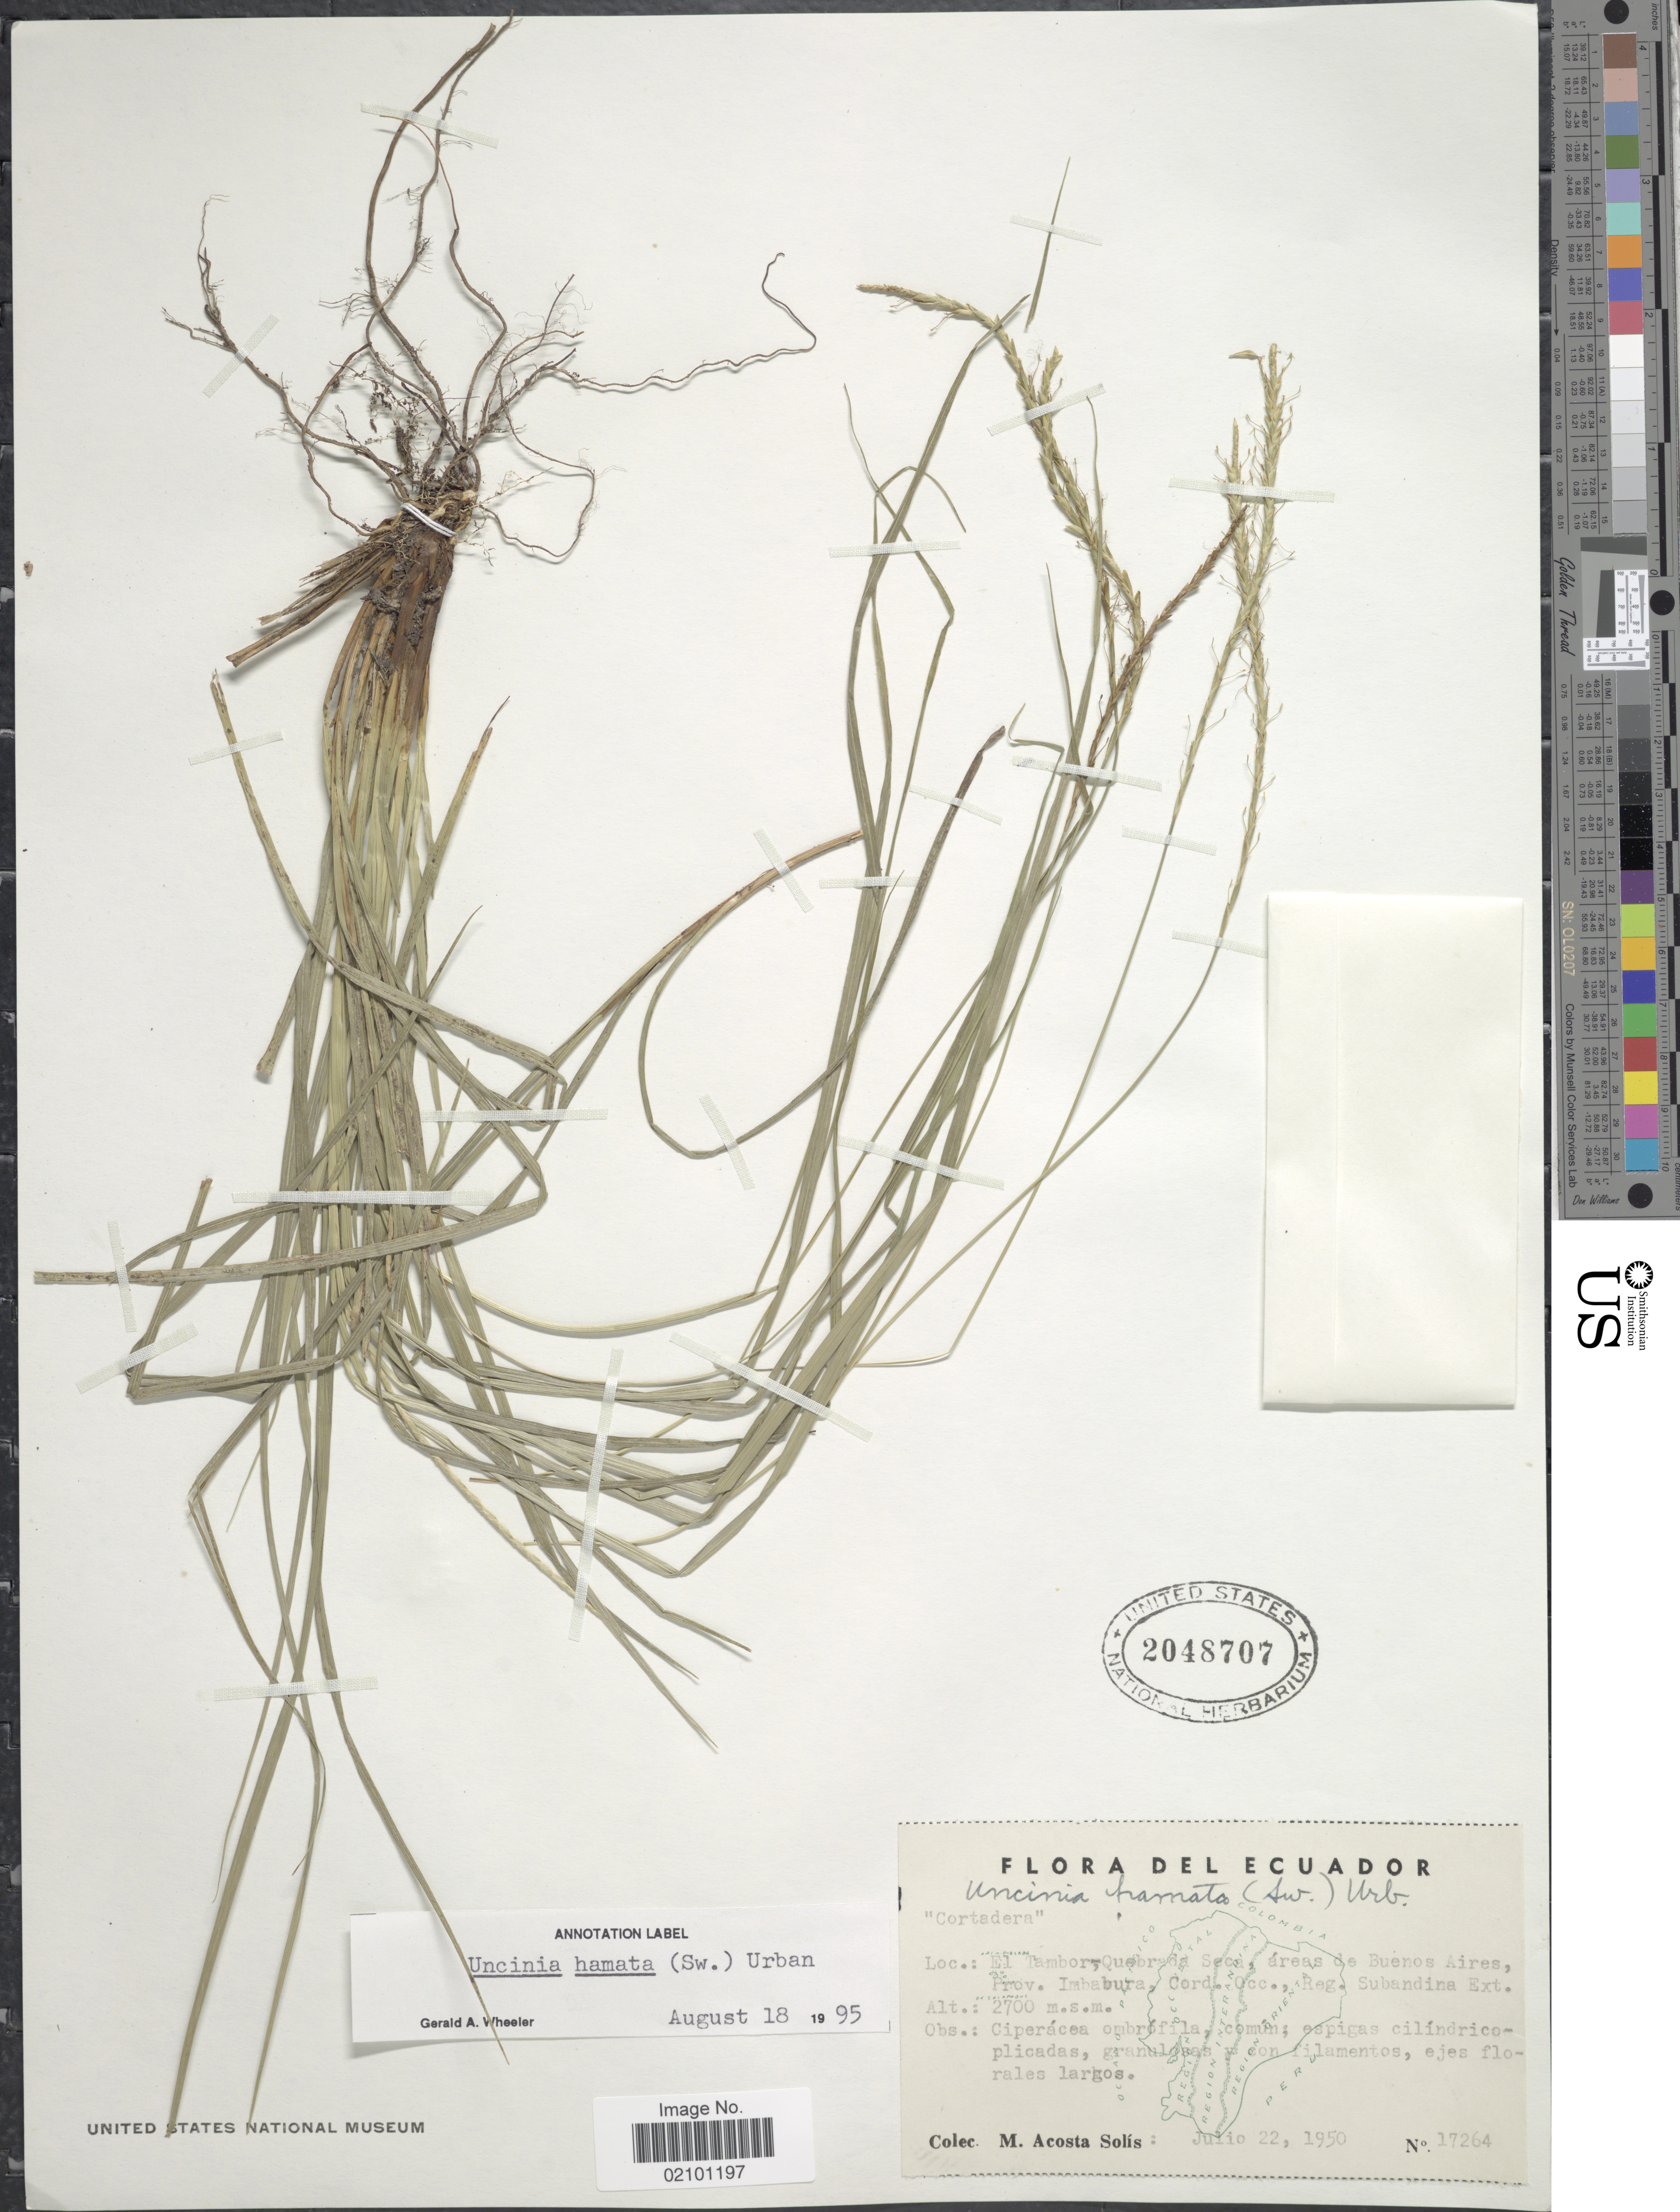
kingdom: Plantae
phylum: Tracheophyta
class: Liliopsida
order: Poales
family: Cyperaceae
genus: Carex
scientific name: Carex hamata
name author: Sw.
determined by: Strong, M. T., (US), Smithsonian Institution - National Museum of Natural History (UNITED STATES)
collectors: M. Acosta Solis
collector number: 17264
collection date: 1950-07-22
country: Ecuador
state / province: Imbabura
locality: El Tambor, Quebrada Seca, areas de Buenos Aires, Prov. Imbabura, Cord. Occ., Reg. Subandina Ext.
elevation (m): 2700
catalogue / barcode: US 2048707